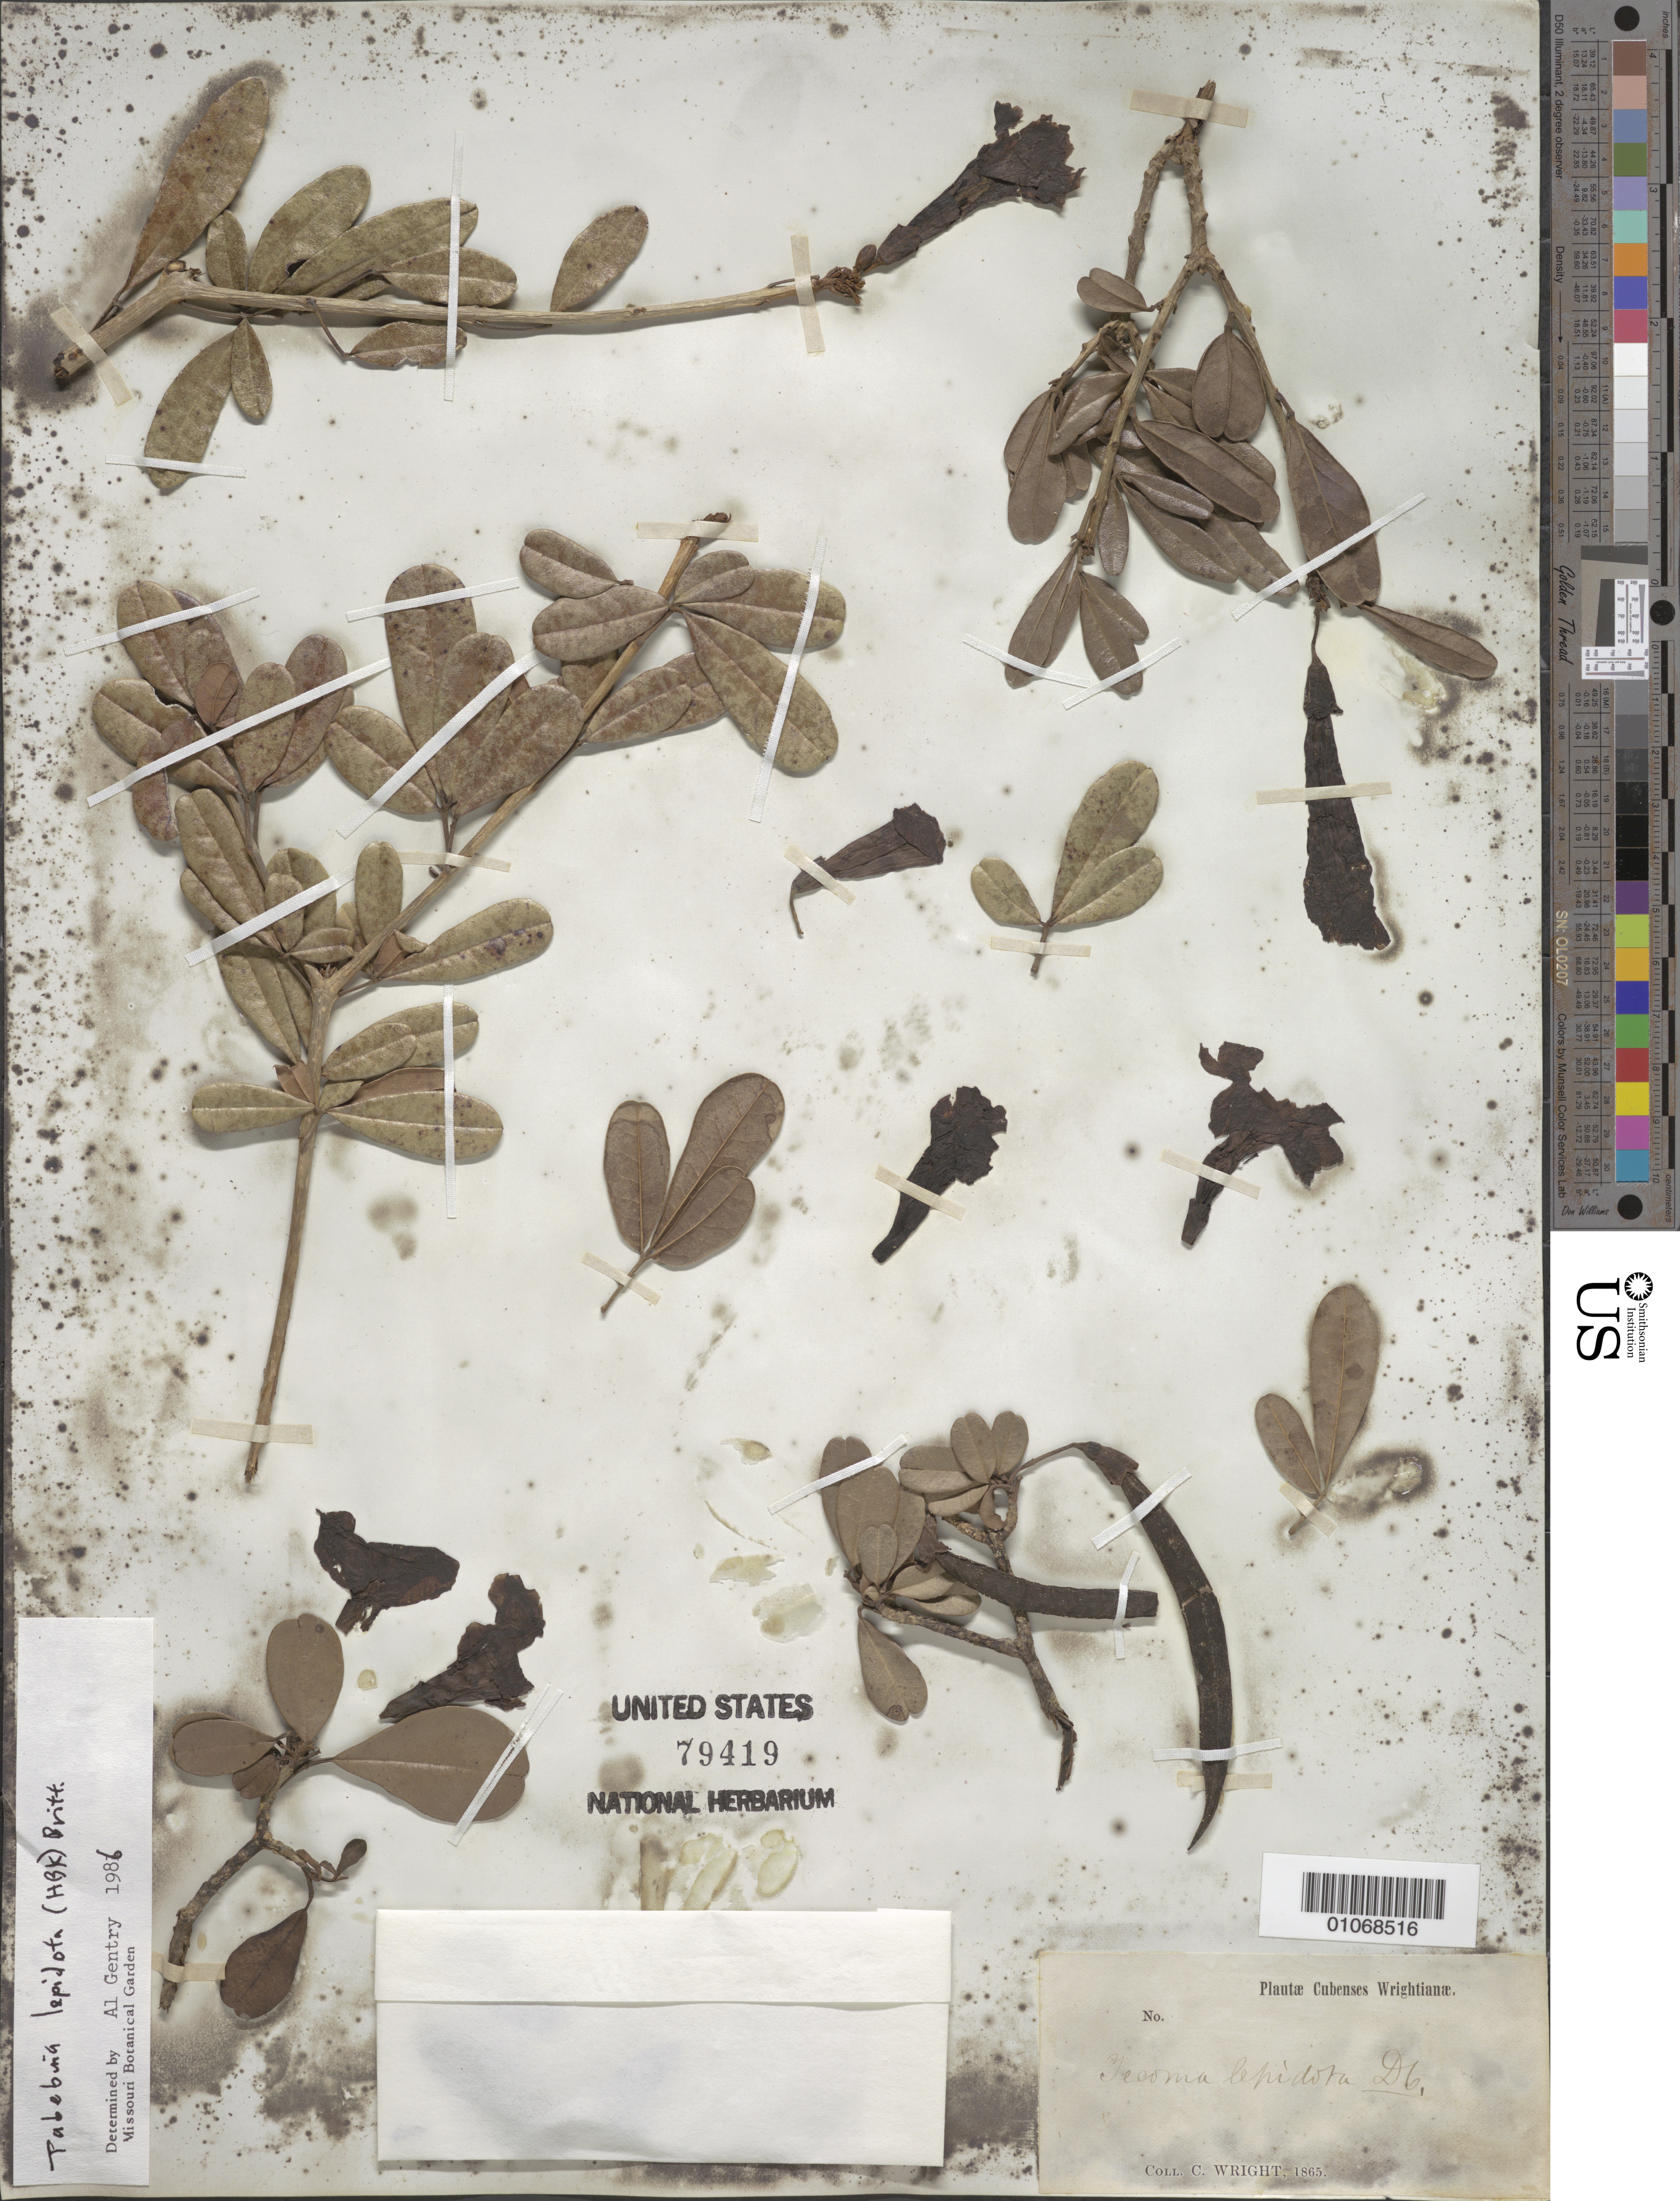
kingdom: Plantae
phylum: Tracheophyta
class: Magnoliopsida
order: Lamiales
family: Bignoniaceae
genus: Tabebuia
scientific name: Tabebuia lepidota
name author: (Kunth) Britton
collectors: C. Wright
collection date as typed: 01 Jan 1865 to 31 Dec 1865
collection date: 1865-01-01/1865-12-31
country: Cuba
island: Cuba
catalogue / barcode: US 79419